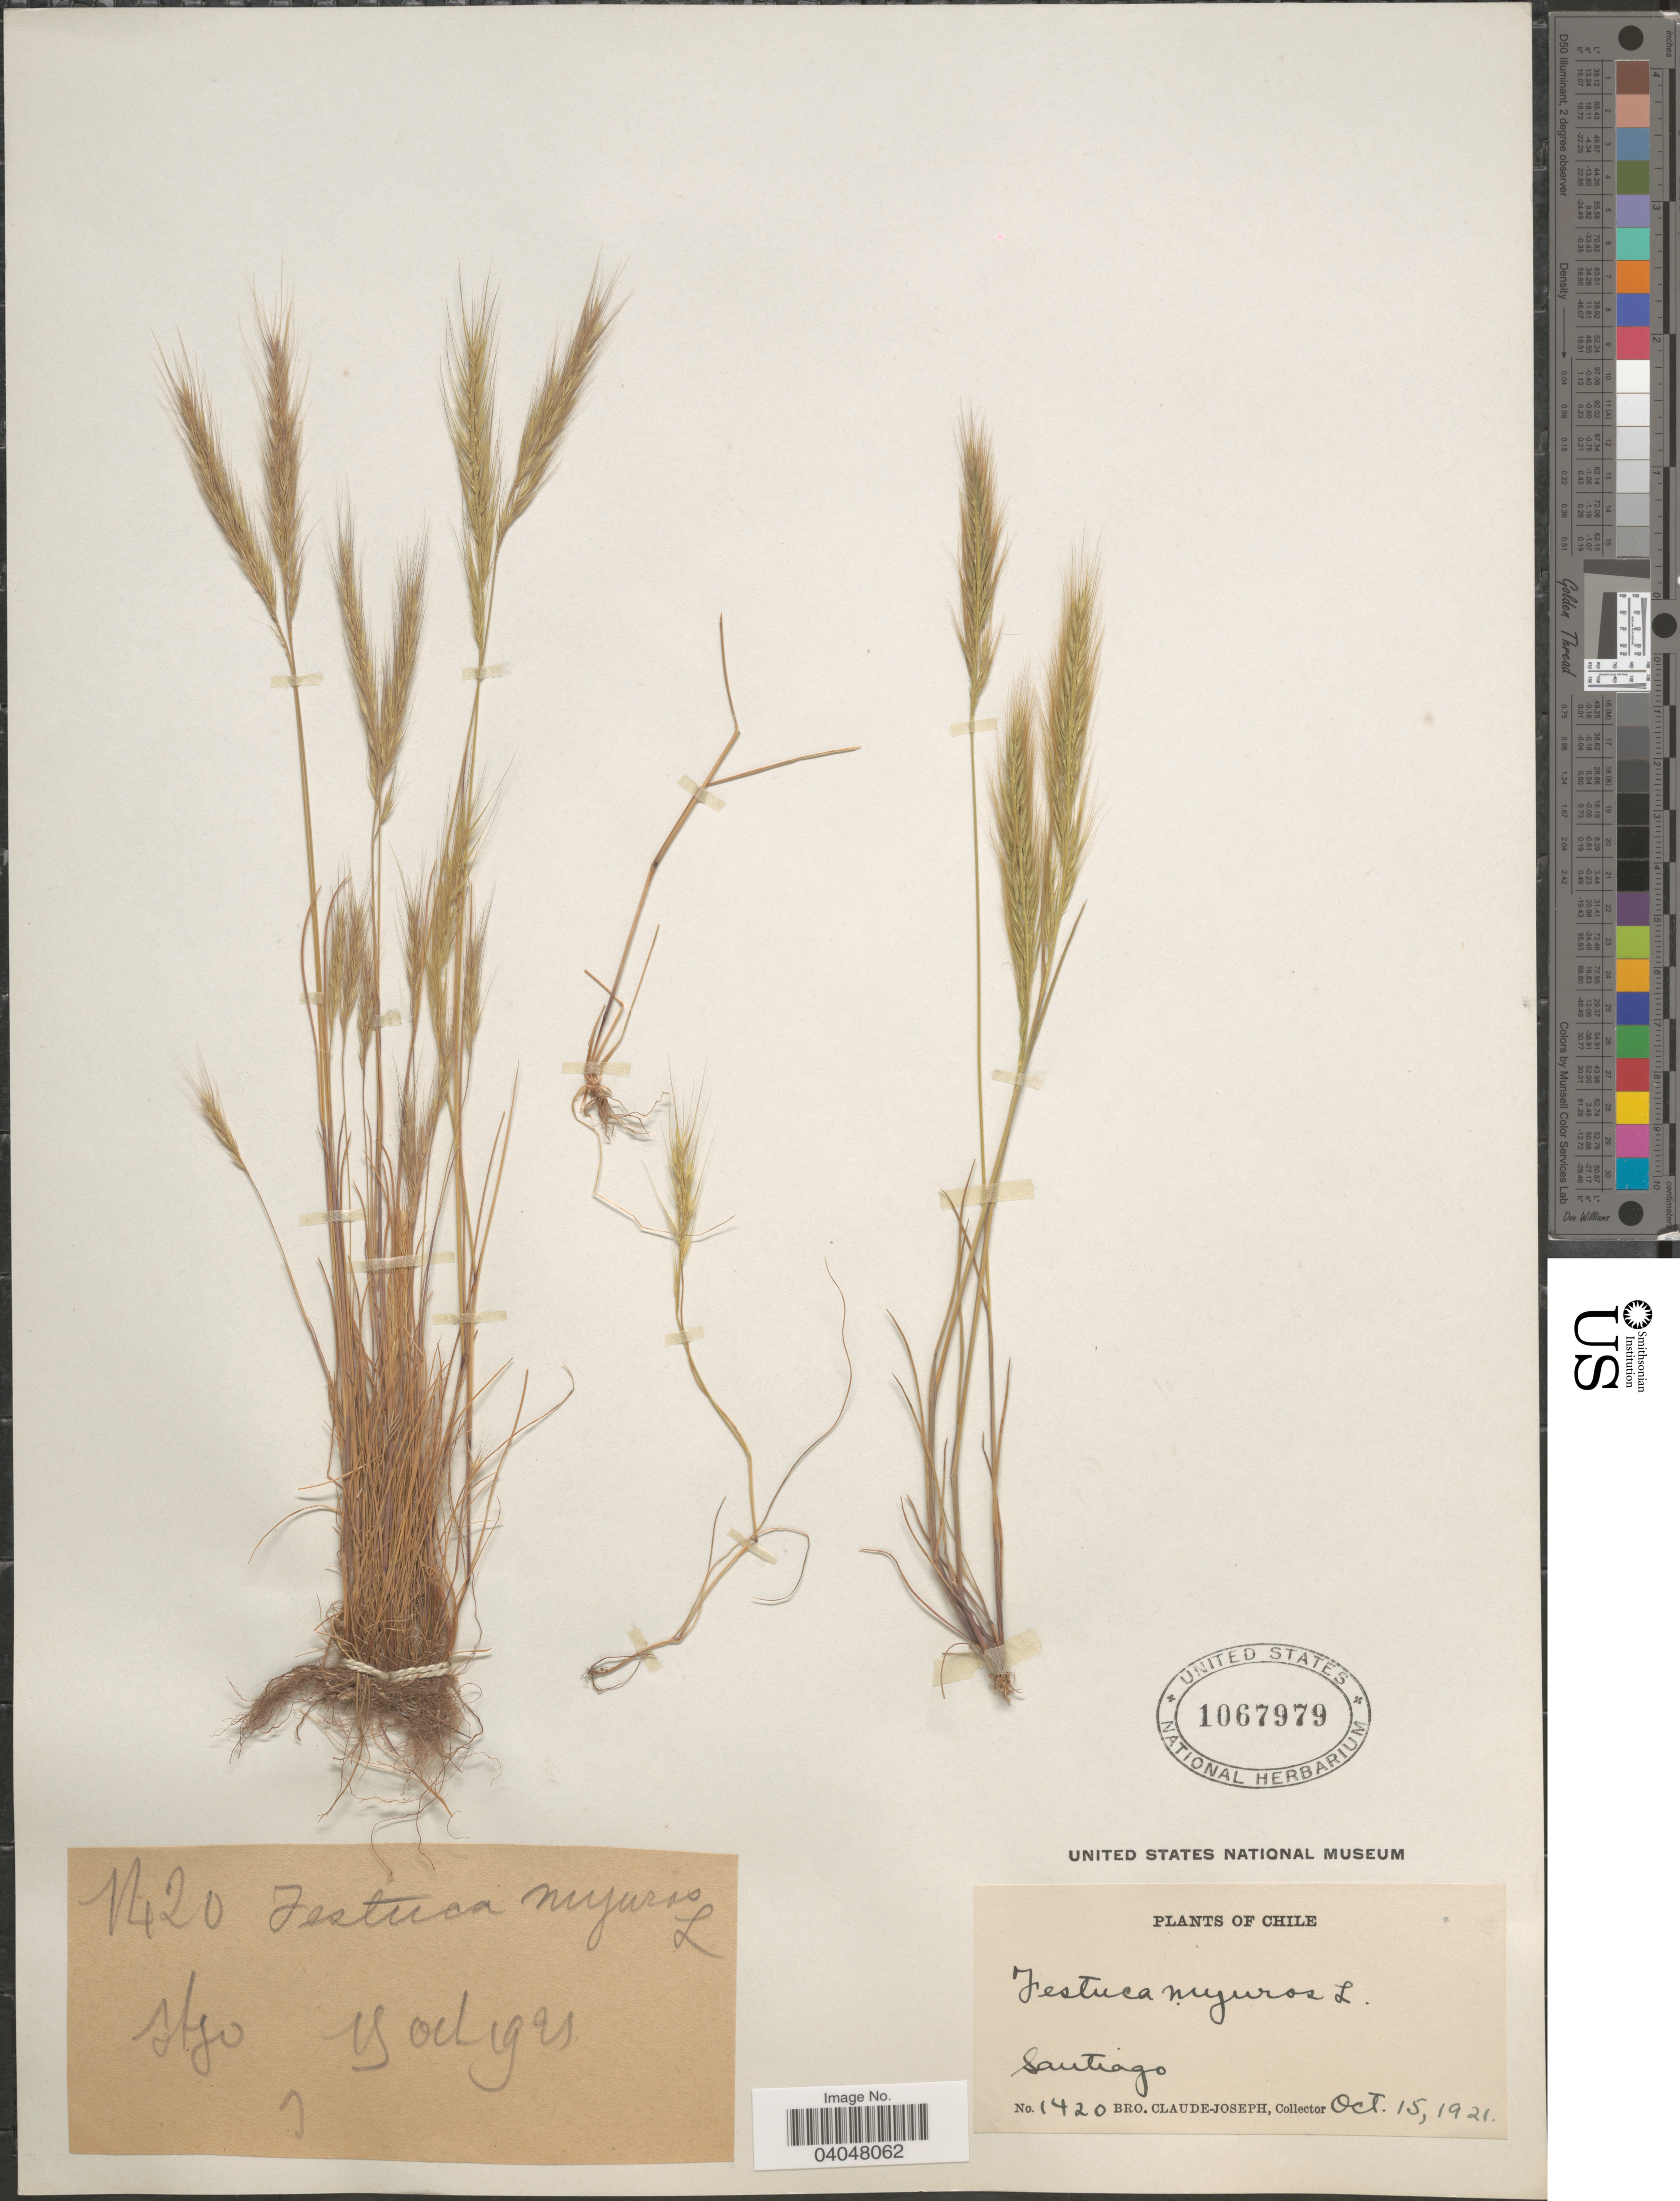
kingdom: Plantae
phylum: Tracheophyta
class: Liliopsida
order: Poales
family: Poaceae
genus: Festuca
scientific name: Festuca myuros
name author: L.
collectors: Bro. Claude-Joseph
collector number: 1420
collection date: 1921-10-15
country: Chile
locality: Santiago.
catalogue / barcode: US 1067979